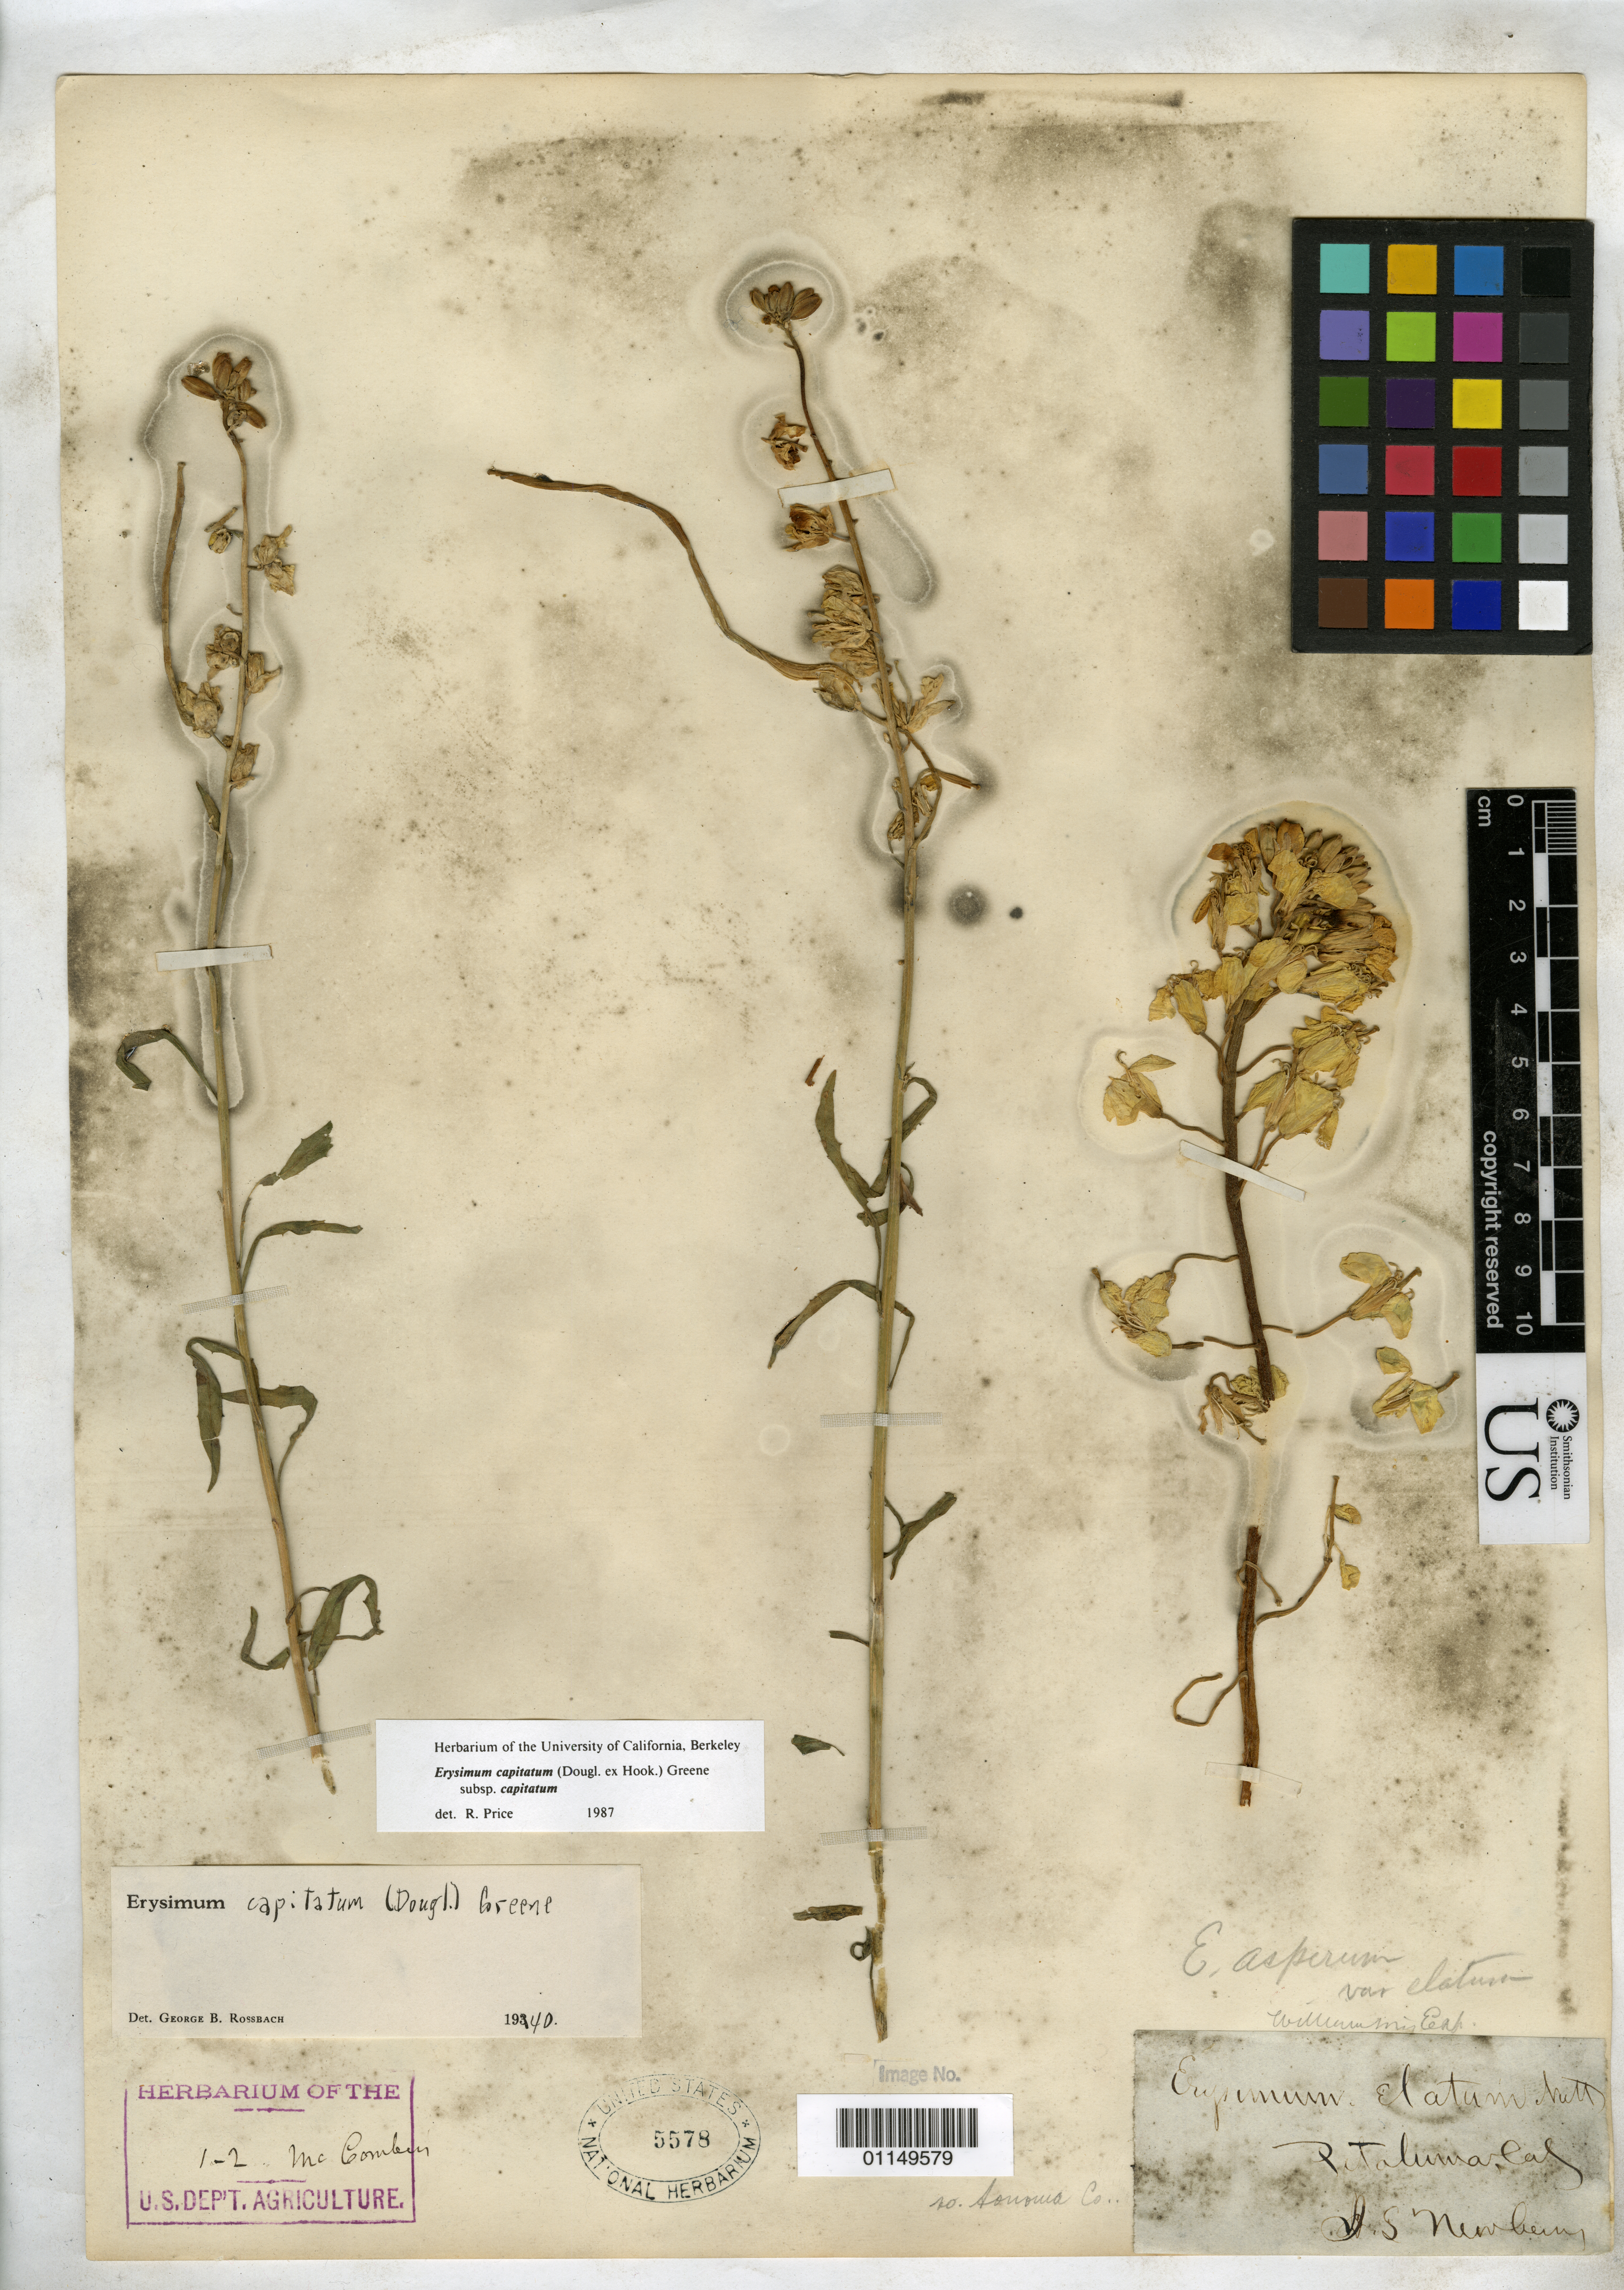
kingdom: Plantae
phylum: Tracheophyta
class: Magnoliopsida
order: Brassicales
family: Brassicaceae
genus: Erysimum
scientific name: Erysimum capitatum subsp. capitatum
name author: (Douglas ex Hook.) Greene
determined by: Price, R.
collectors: J. S. Newberry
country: United States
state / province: California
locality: Petaluma.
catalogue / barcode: US 5578